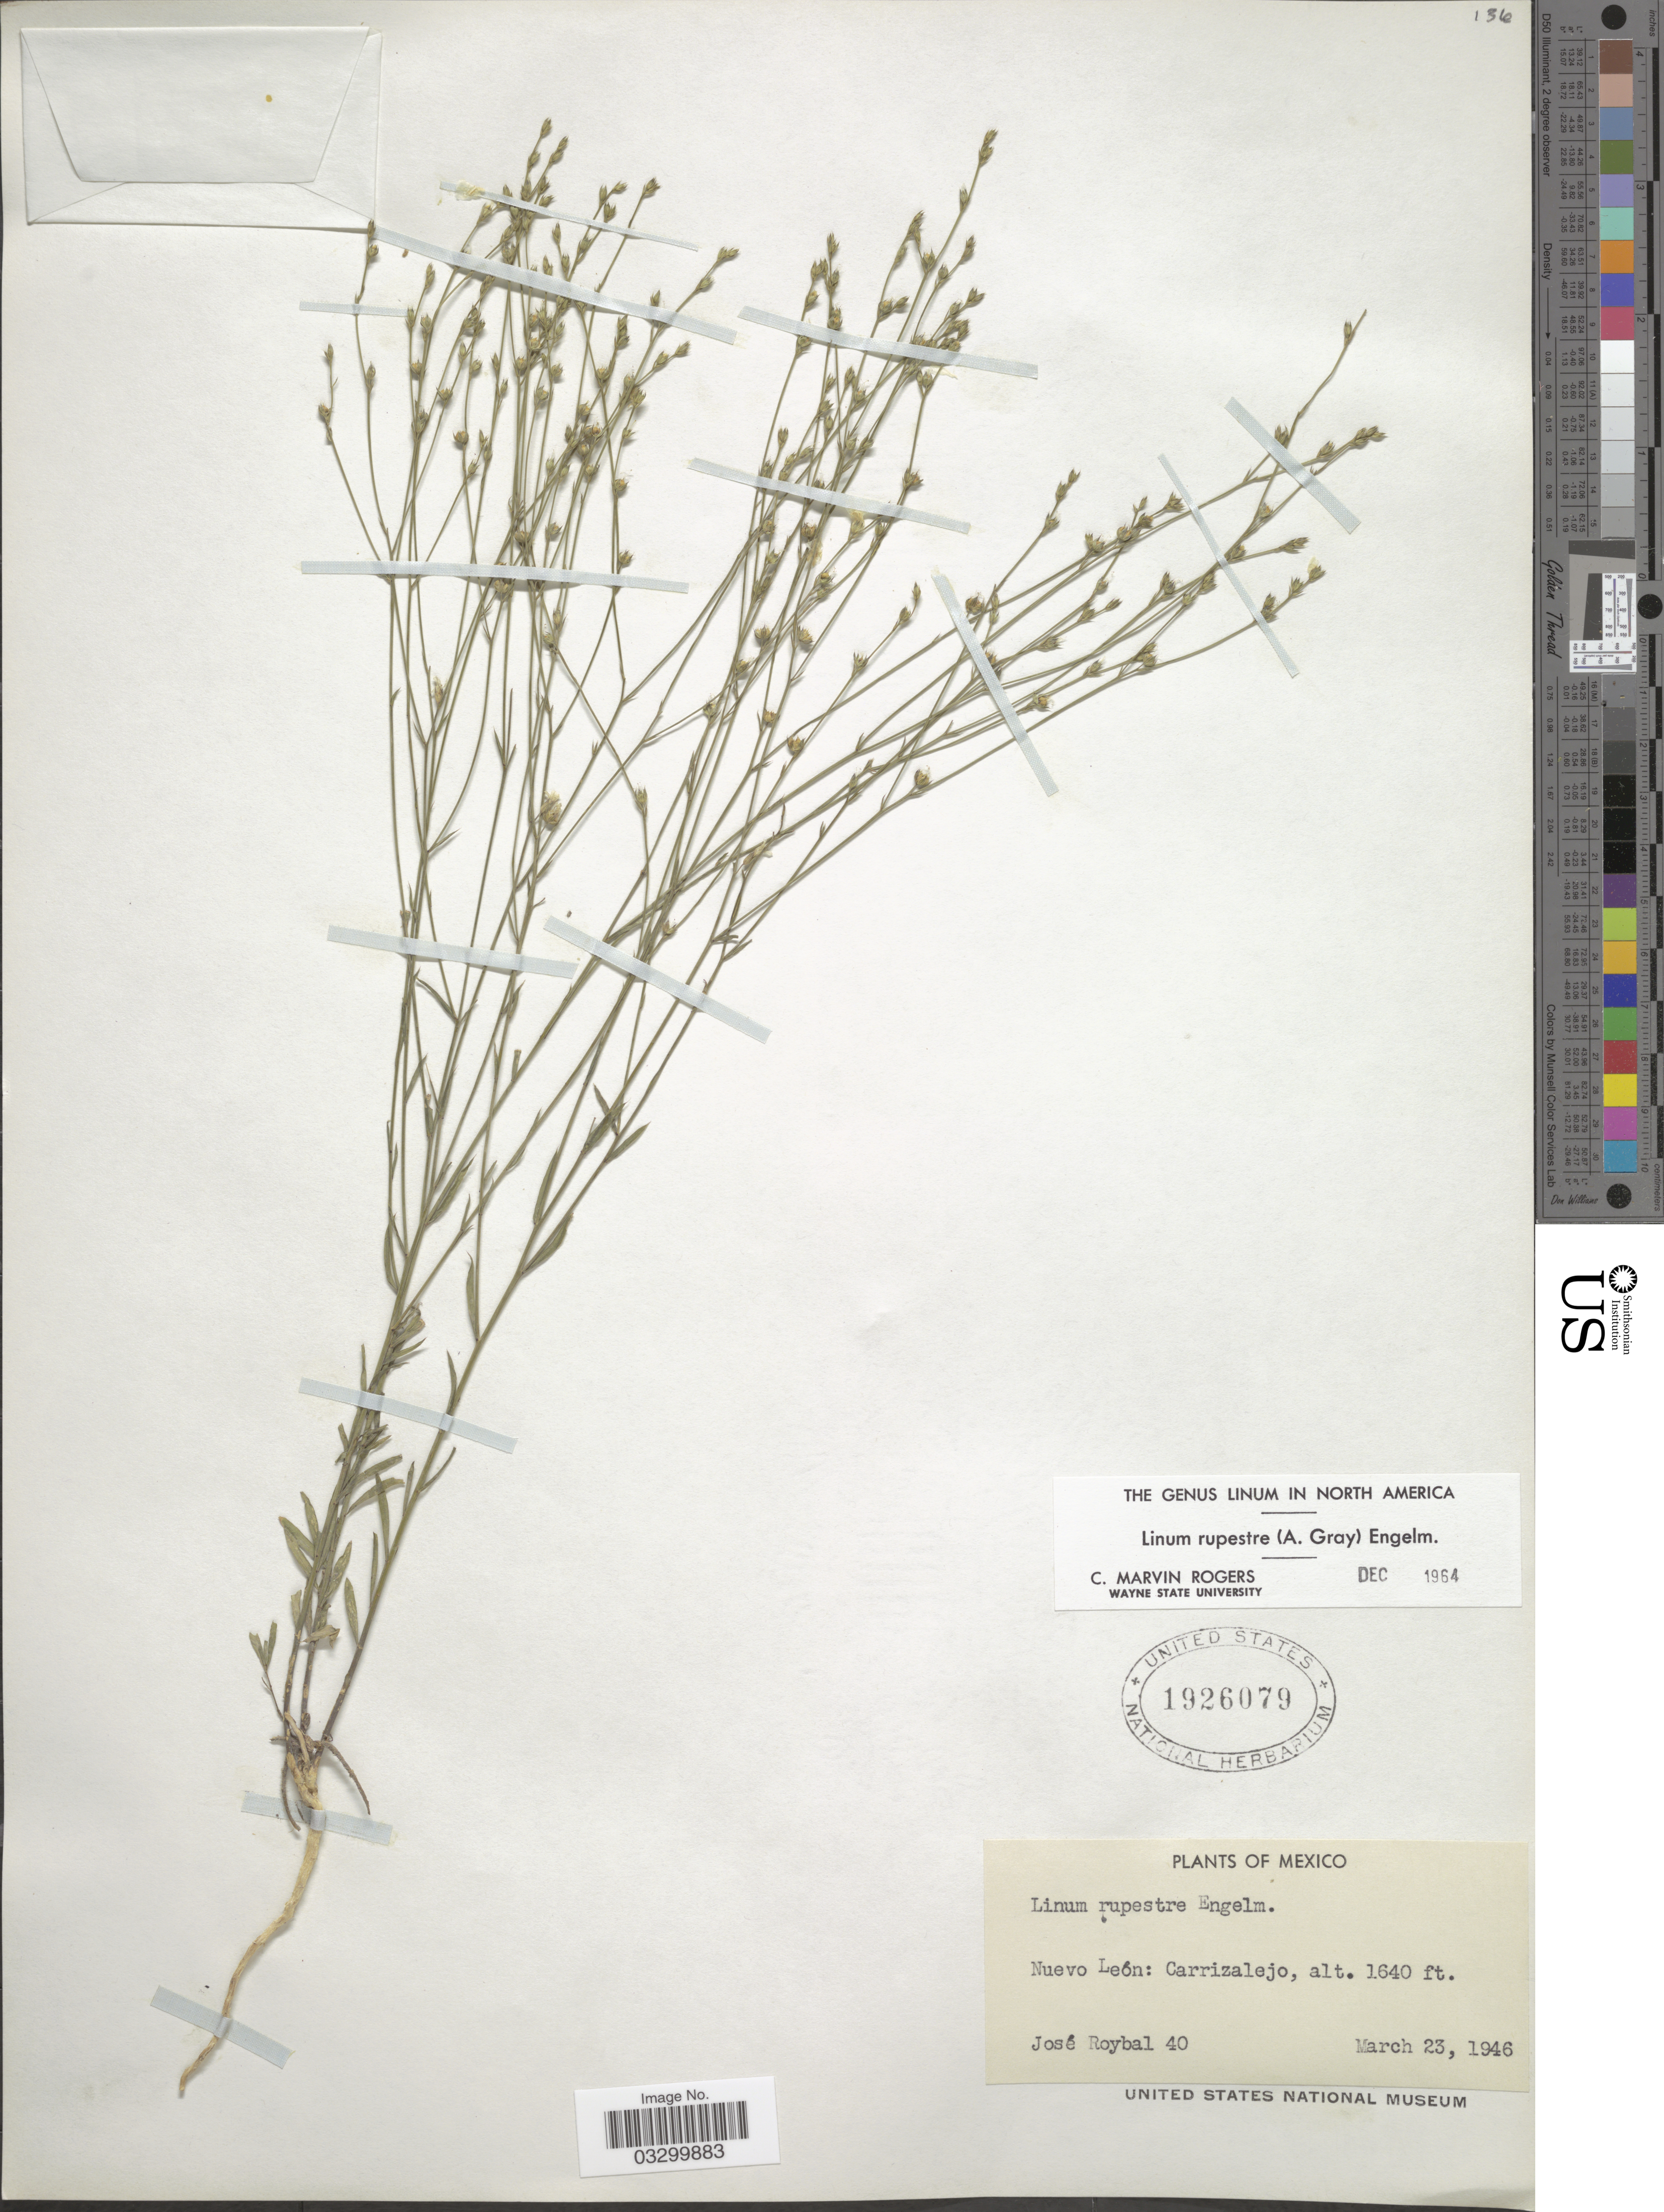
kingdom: Plantae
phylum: Tracheophyta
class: Magnoliopsida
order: Malpighiales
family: Linaceae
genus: Linum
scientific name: Linum rupestre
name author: Engelm.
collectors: J. Roybal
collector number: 40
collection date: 1946-03-23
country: Mexico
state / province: Nuevo León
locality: Carrizalejo.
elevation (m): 500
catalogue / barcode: US 1926079